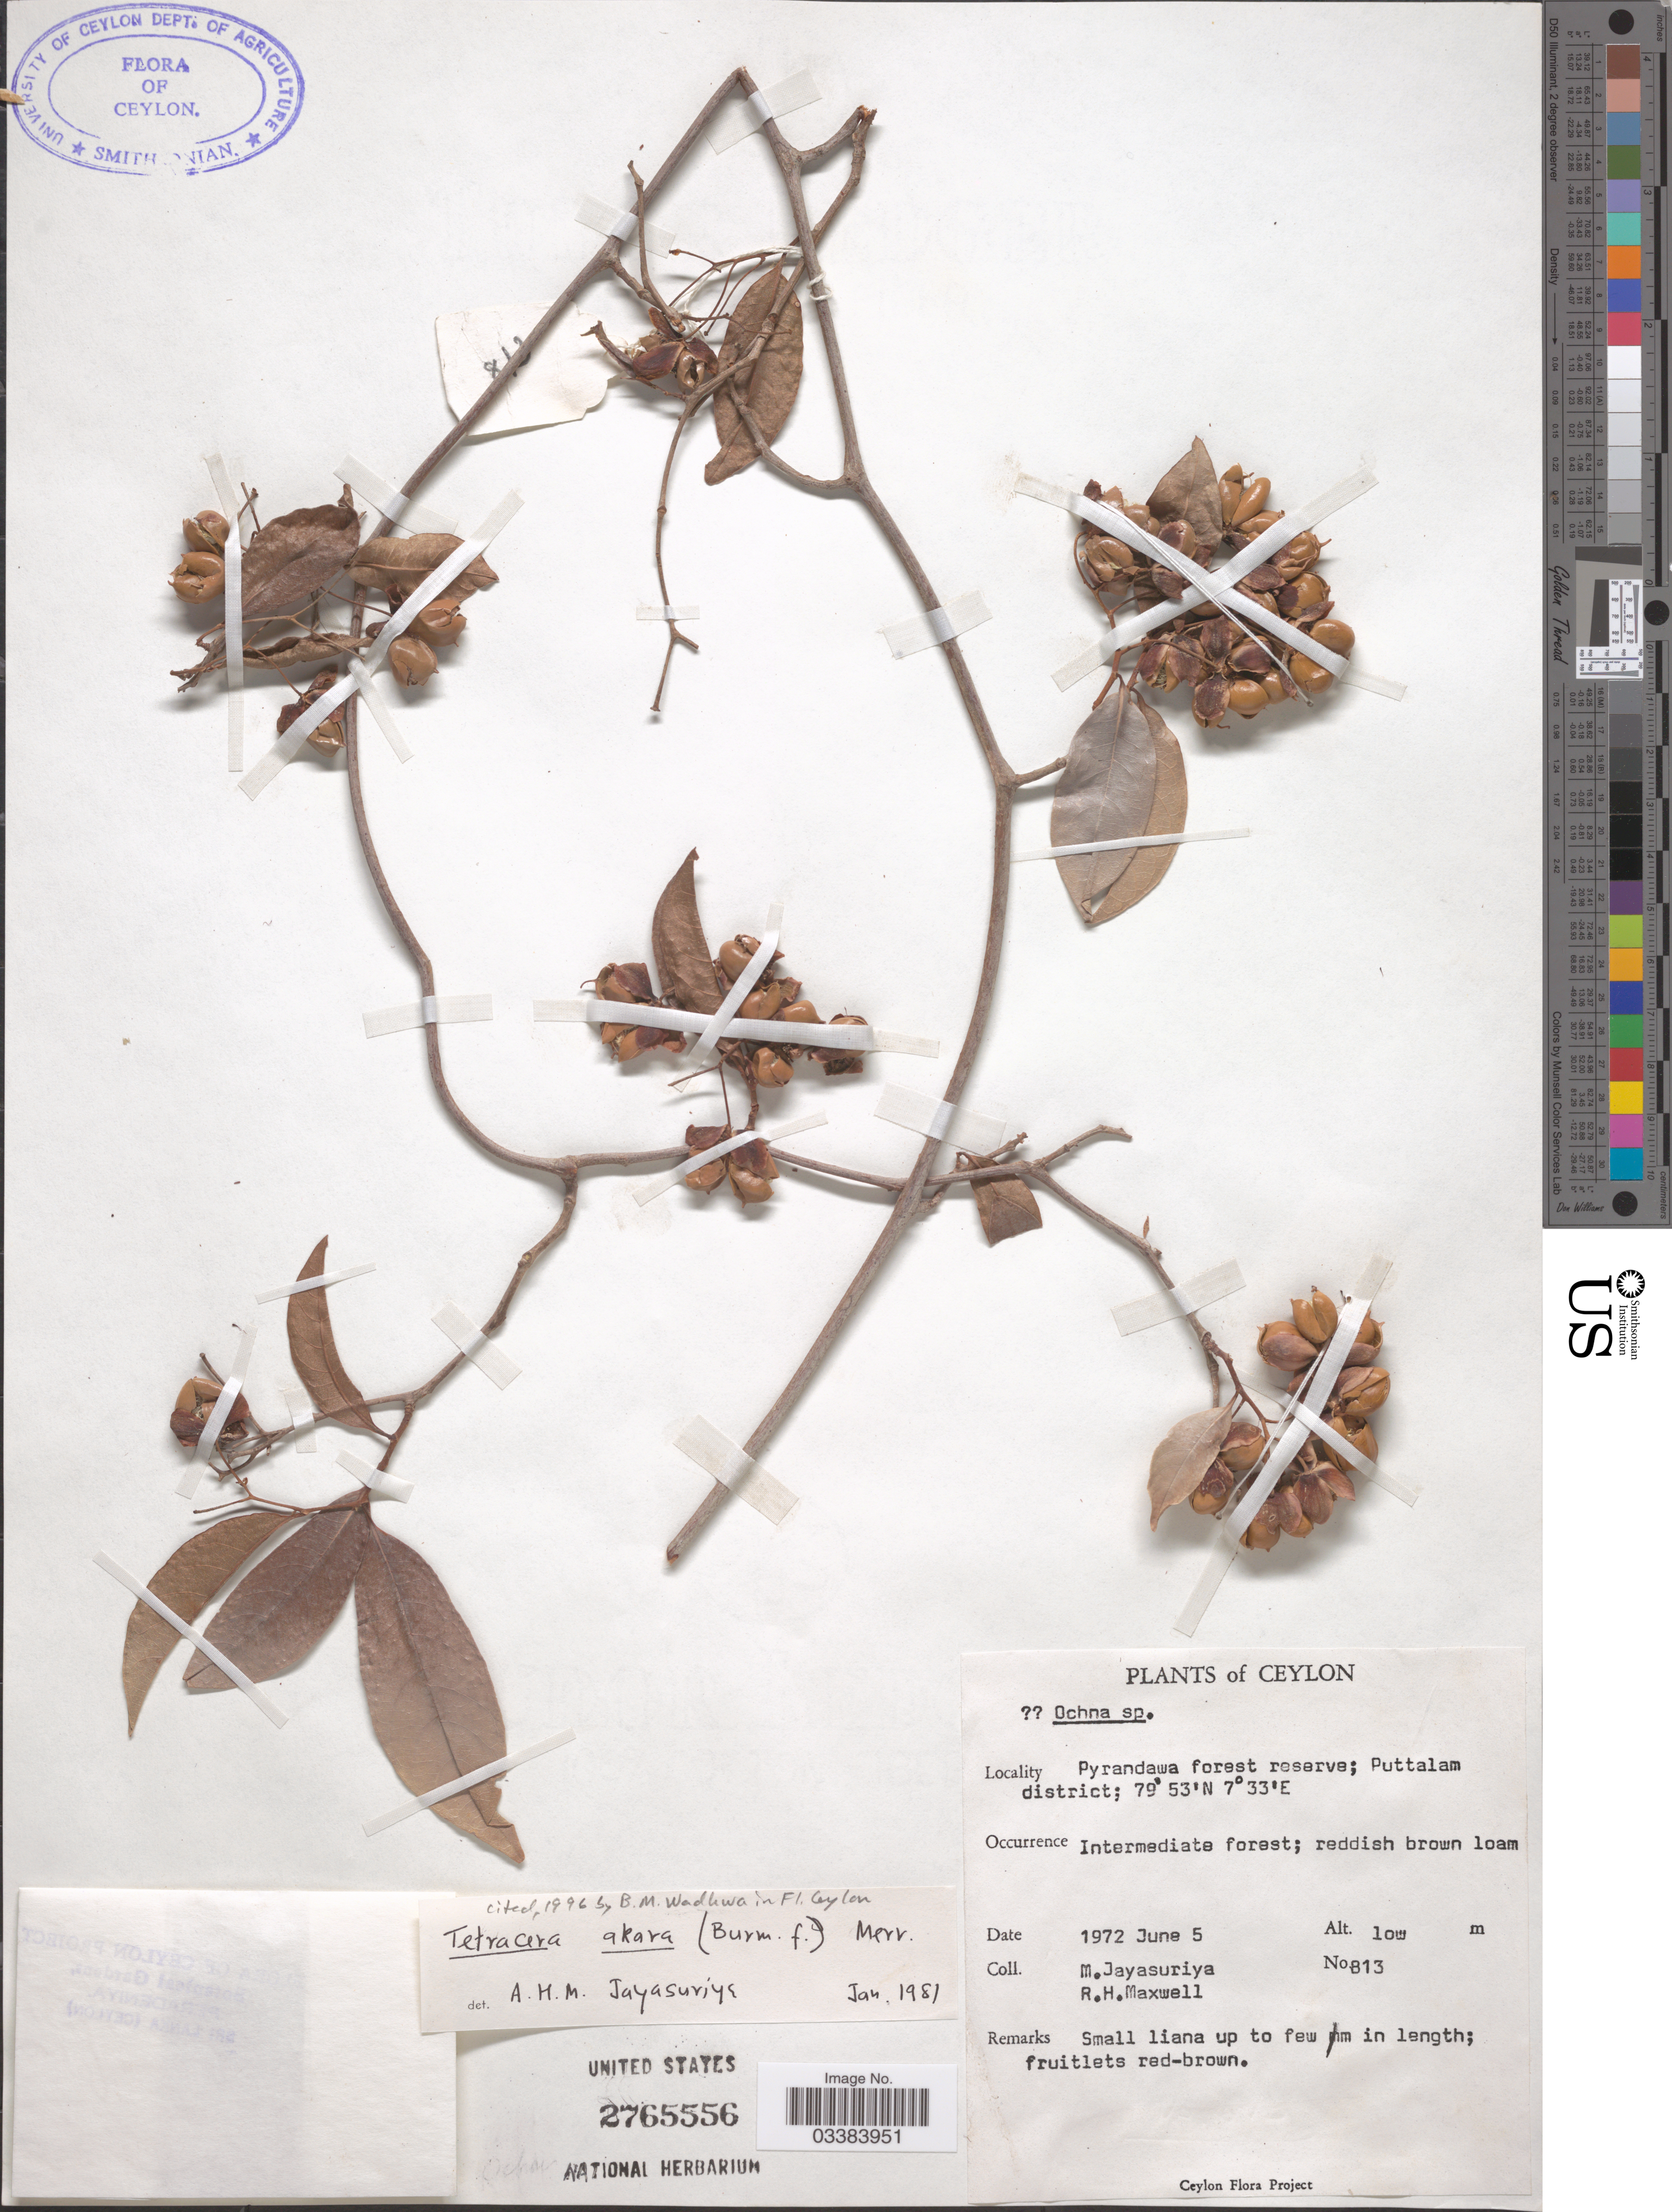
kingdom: Plantae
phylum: Tracheophyta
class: Magnoliopsida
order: Dilleniales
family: Dilleniaceae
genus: Tetracera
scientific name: Tetracera akara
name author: Hook. f.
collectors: M. Jayasuriya & R. Maxwell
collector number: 813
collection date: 1972-06-05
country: Sri Lanka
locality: Ceylon. Pyrandawa forest reserve; Puttalam district.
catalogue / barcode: US 2765556